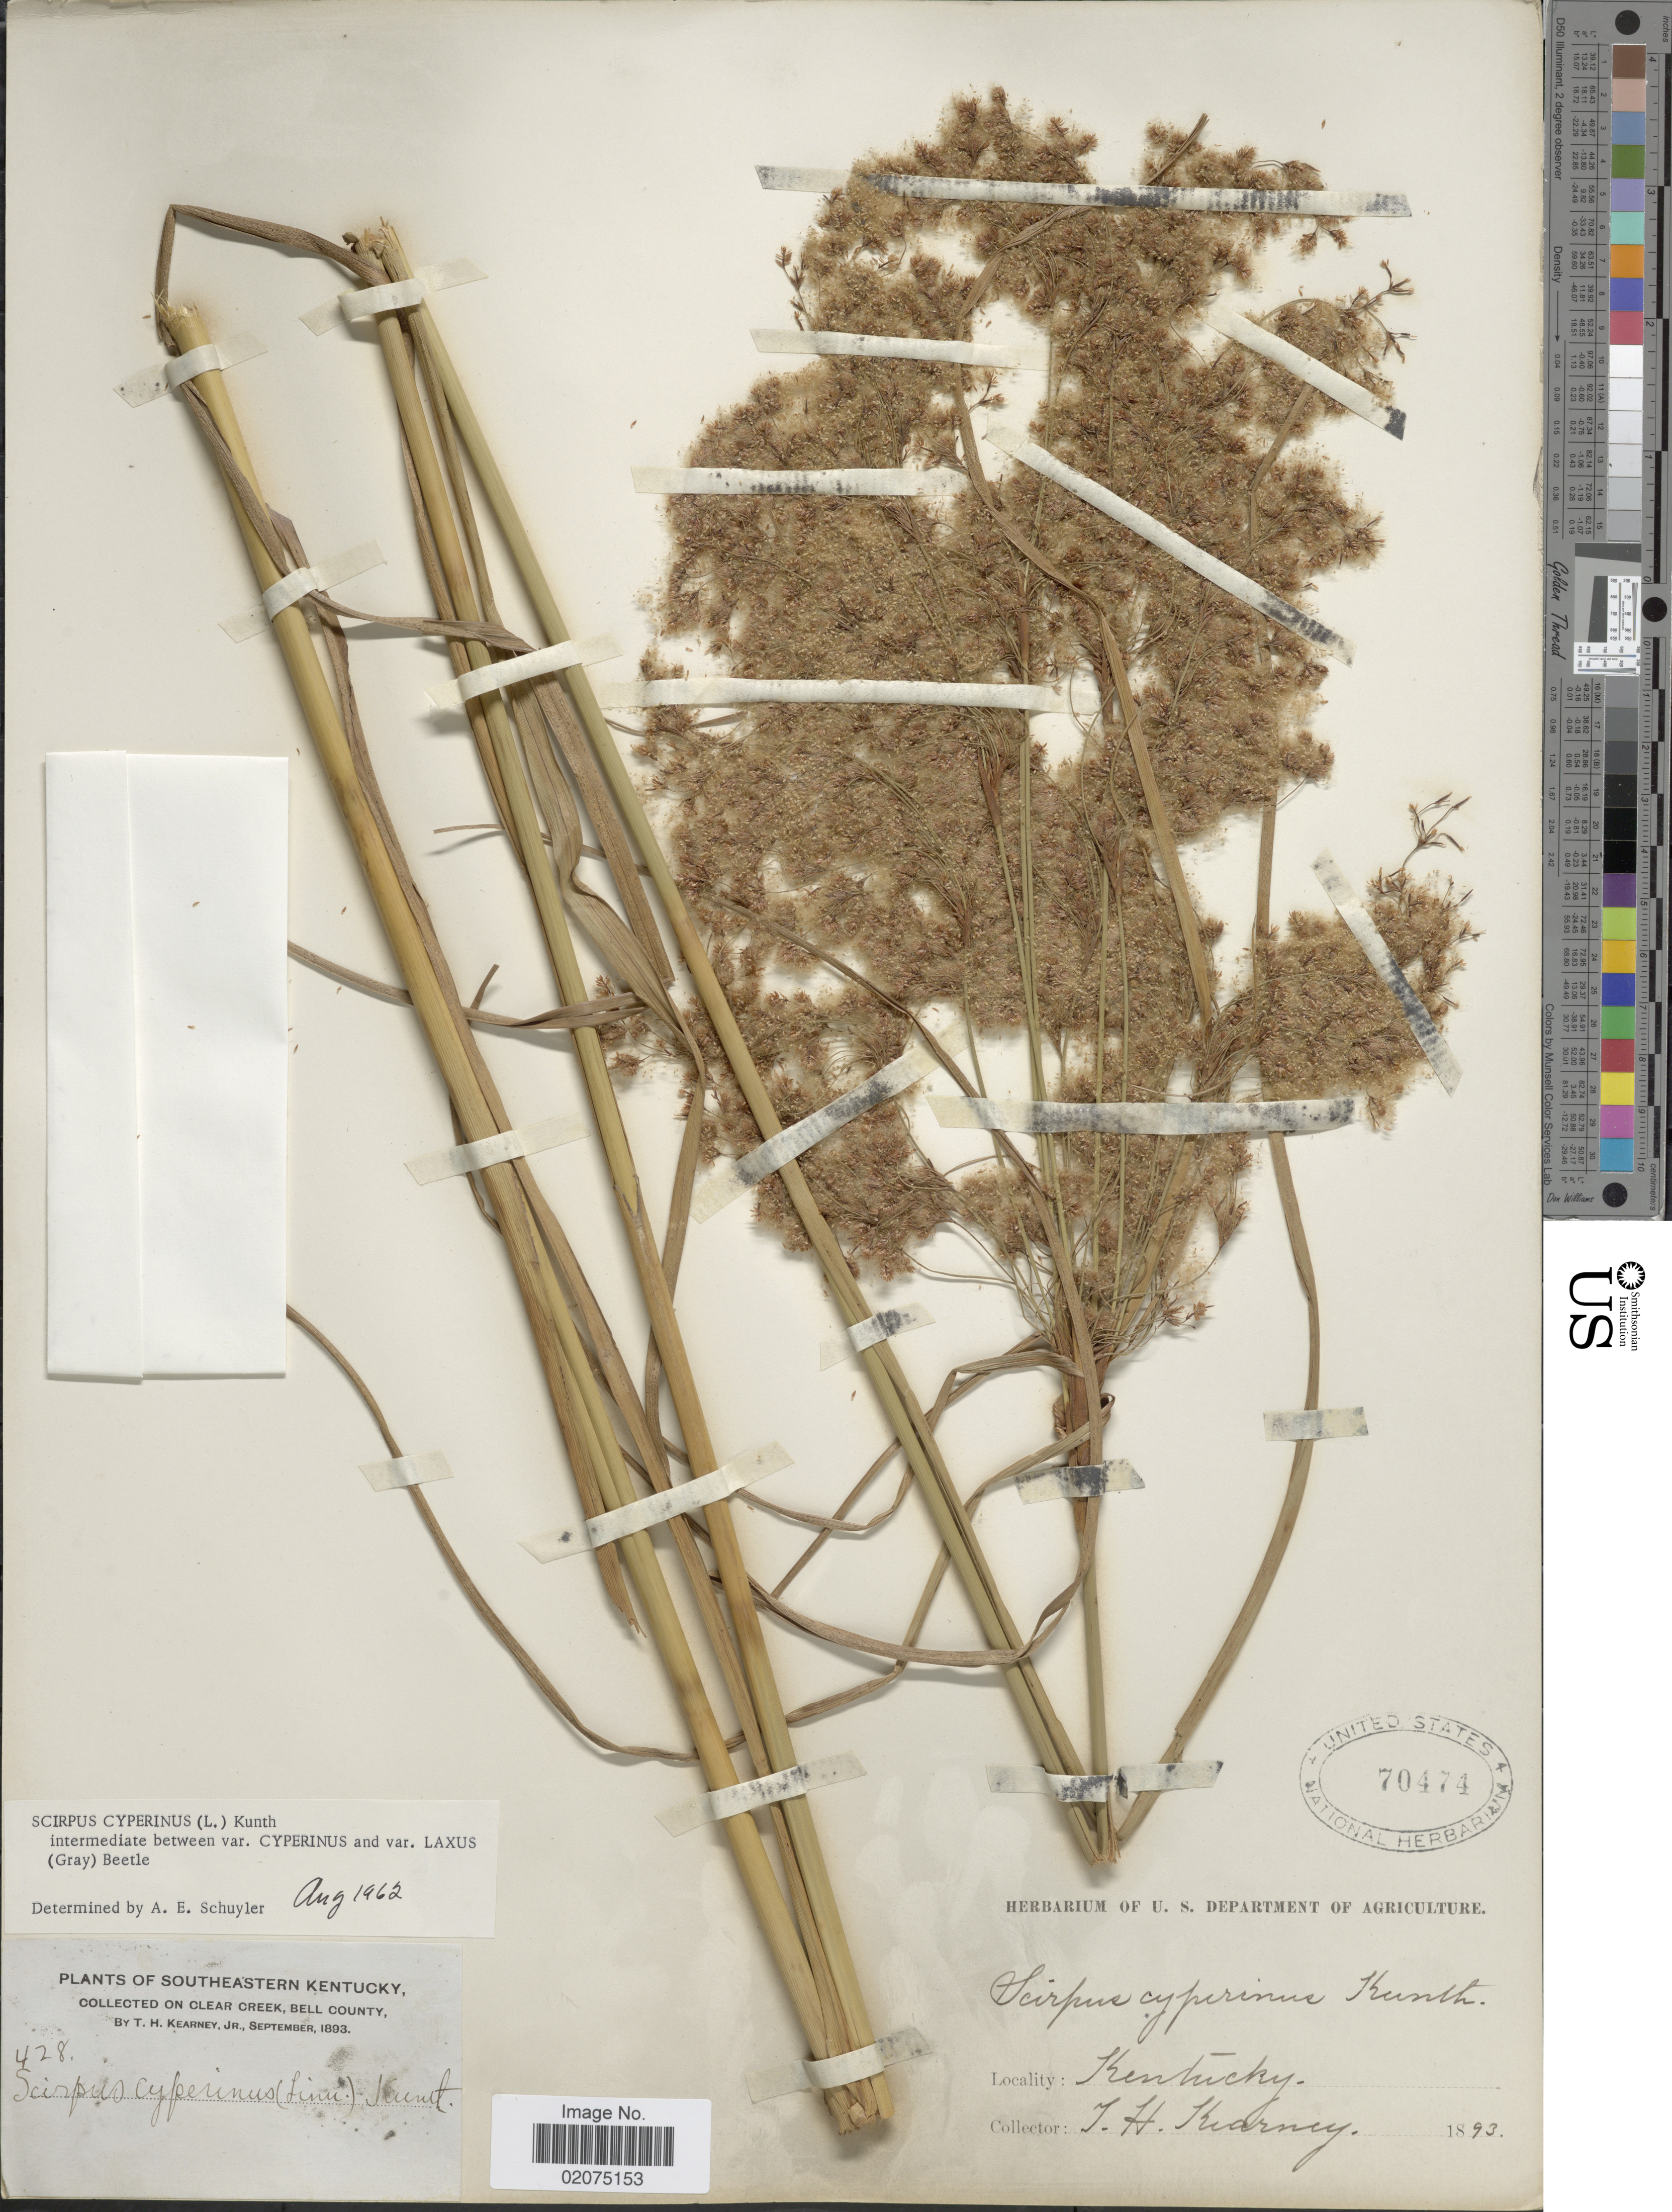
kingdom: Plantae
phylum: Tracheophyta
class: Liliopsida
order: Poales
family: Cyperaceae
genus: Scirpus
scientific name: Scirpus cyperinus (L.) Kunth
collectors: T. H. Kearney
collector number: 428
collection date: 1893-09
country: United States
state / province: Kentucky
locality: Southeastern Kentucky, Clear Creek, Bell County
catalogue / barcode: US 70474